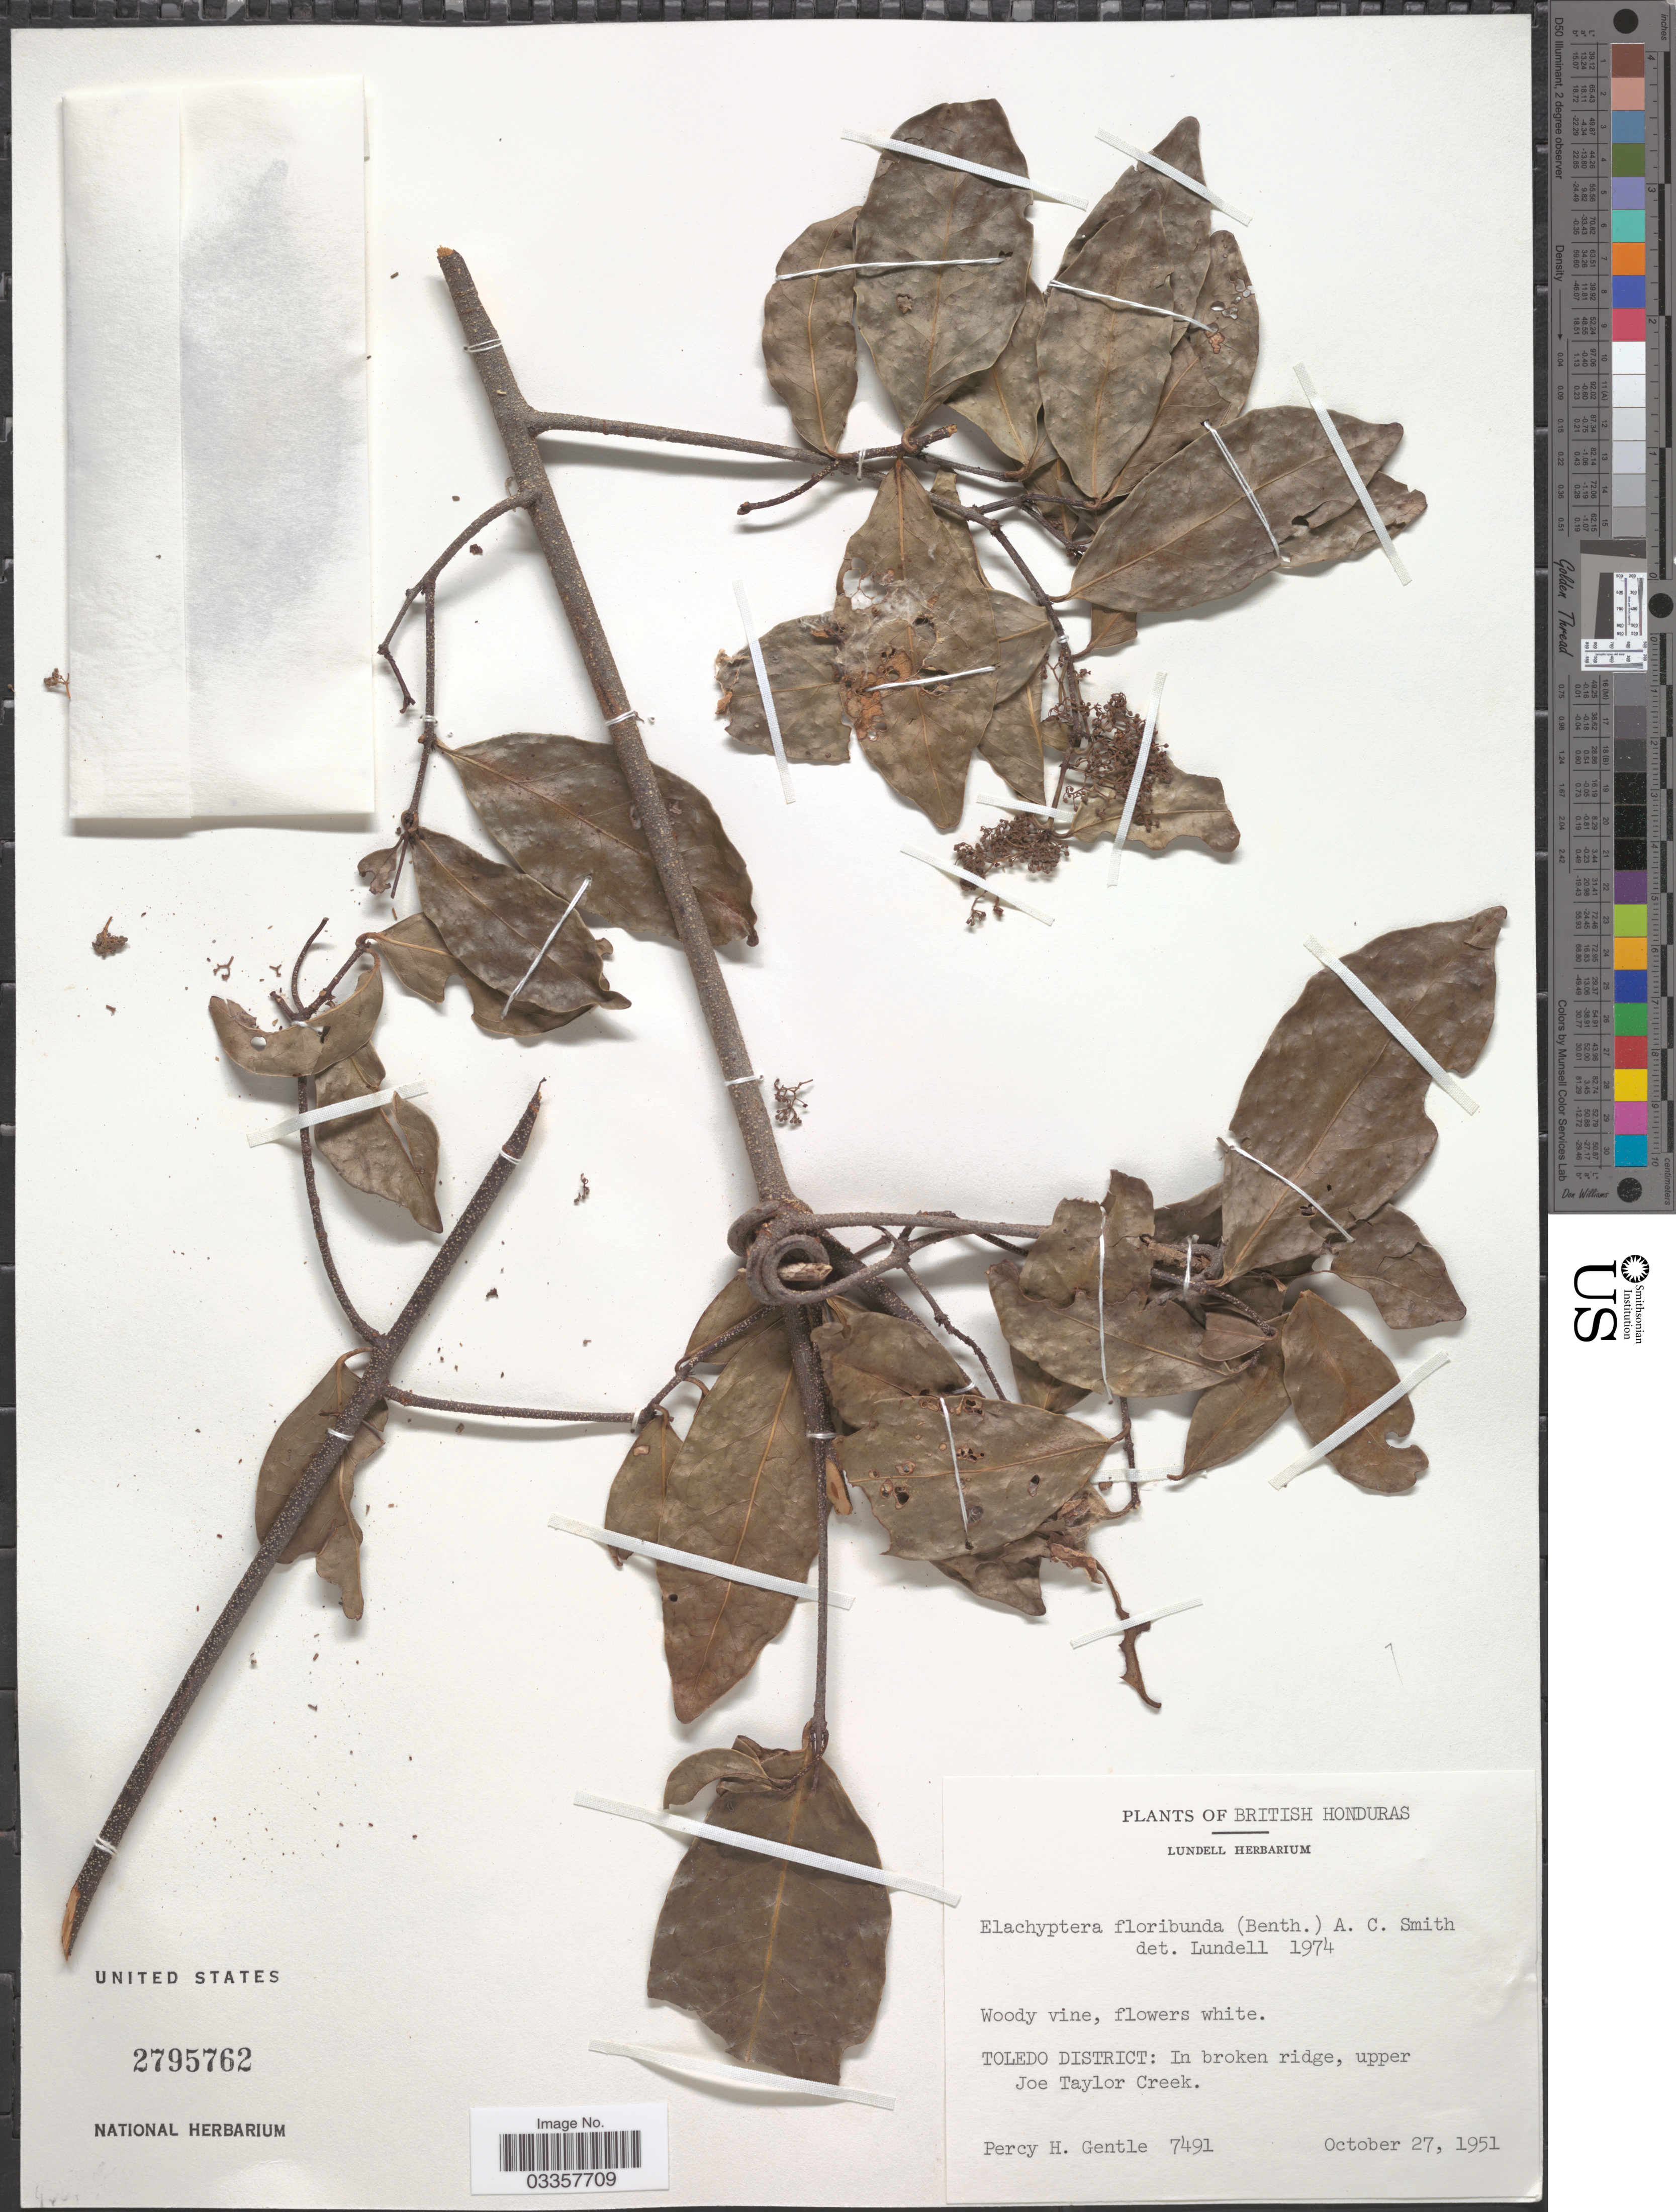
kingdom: Plantae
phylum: Tracheophyta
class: Magnoliopsida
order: Celastrales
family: Celastraceae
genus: Elachyptera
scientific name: Elachyptera floribunda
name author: (Benth.) A.C. Sm.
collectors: P. H. Gentle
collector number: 7491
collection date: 1951-10-27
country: Belize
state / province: Toledo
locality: British Honduras. Toledo District: In broken ridge, upper Joe Taylor Creek.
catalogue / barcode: US 2795762